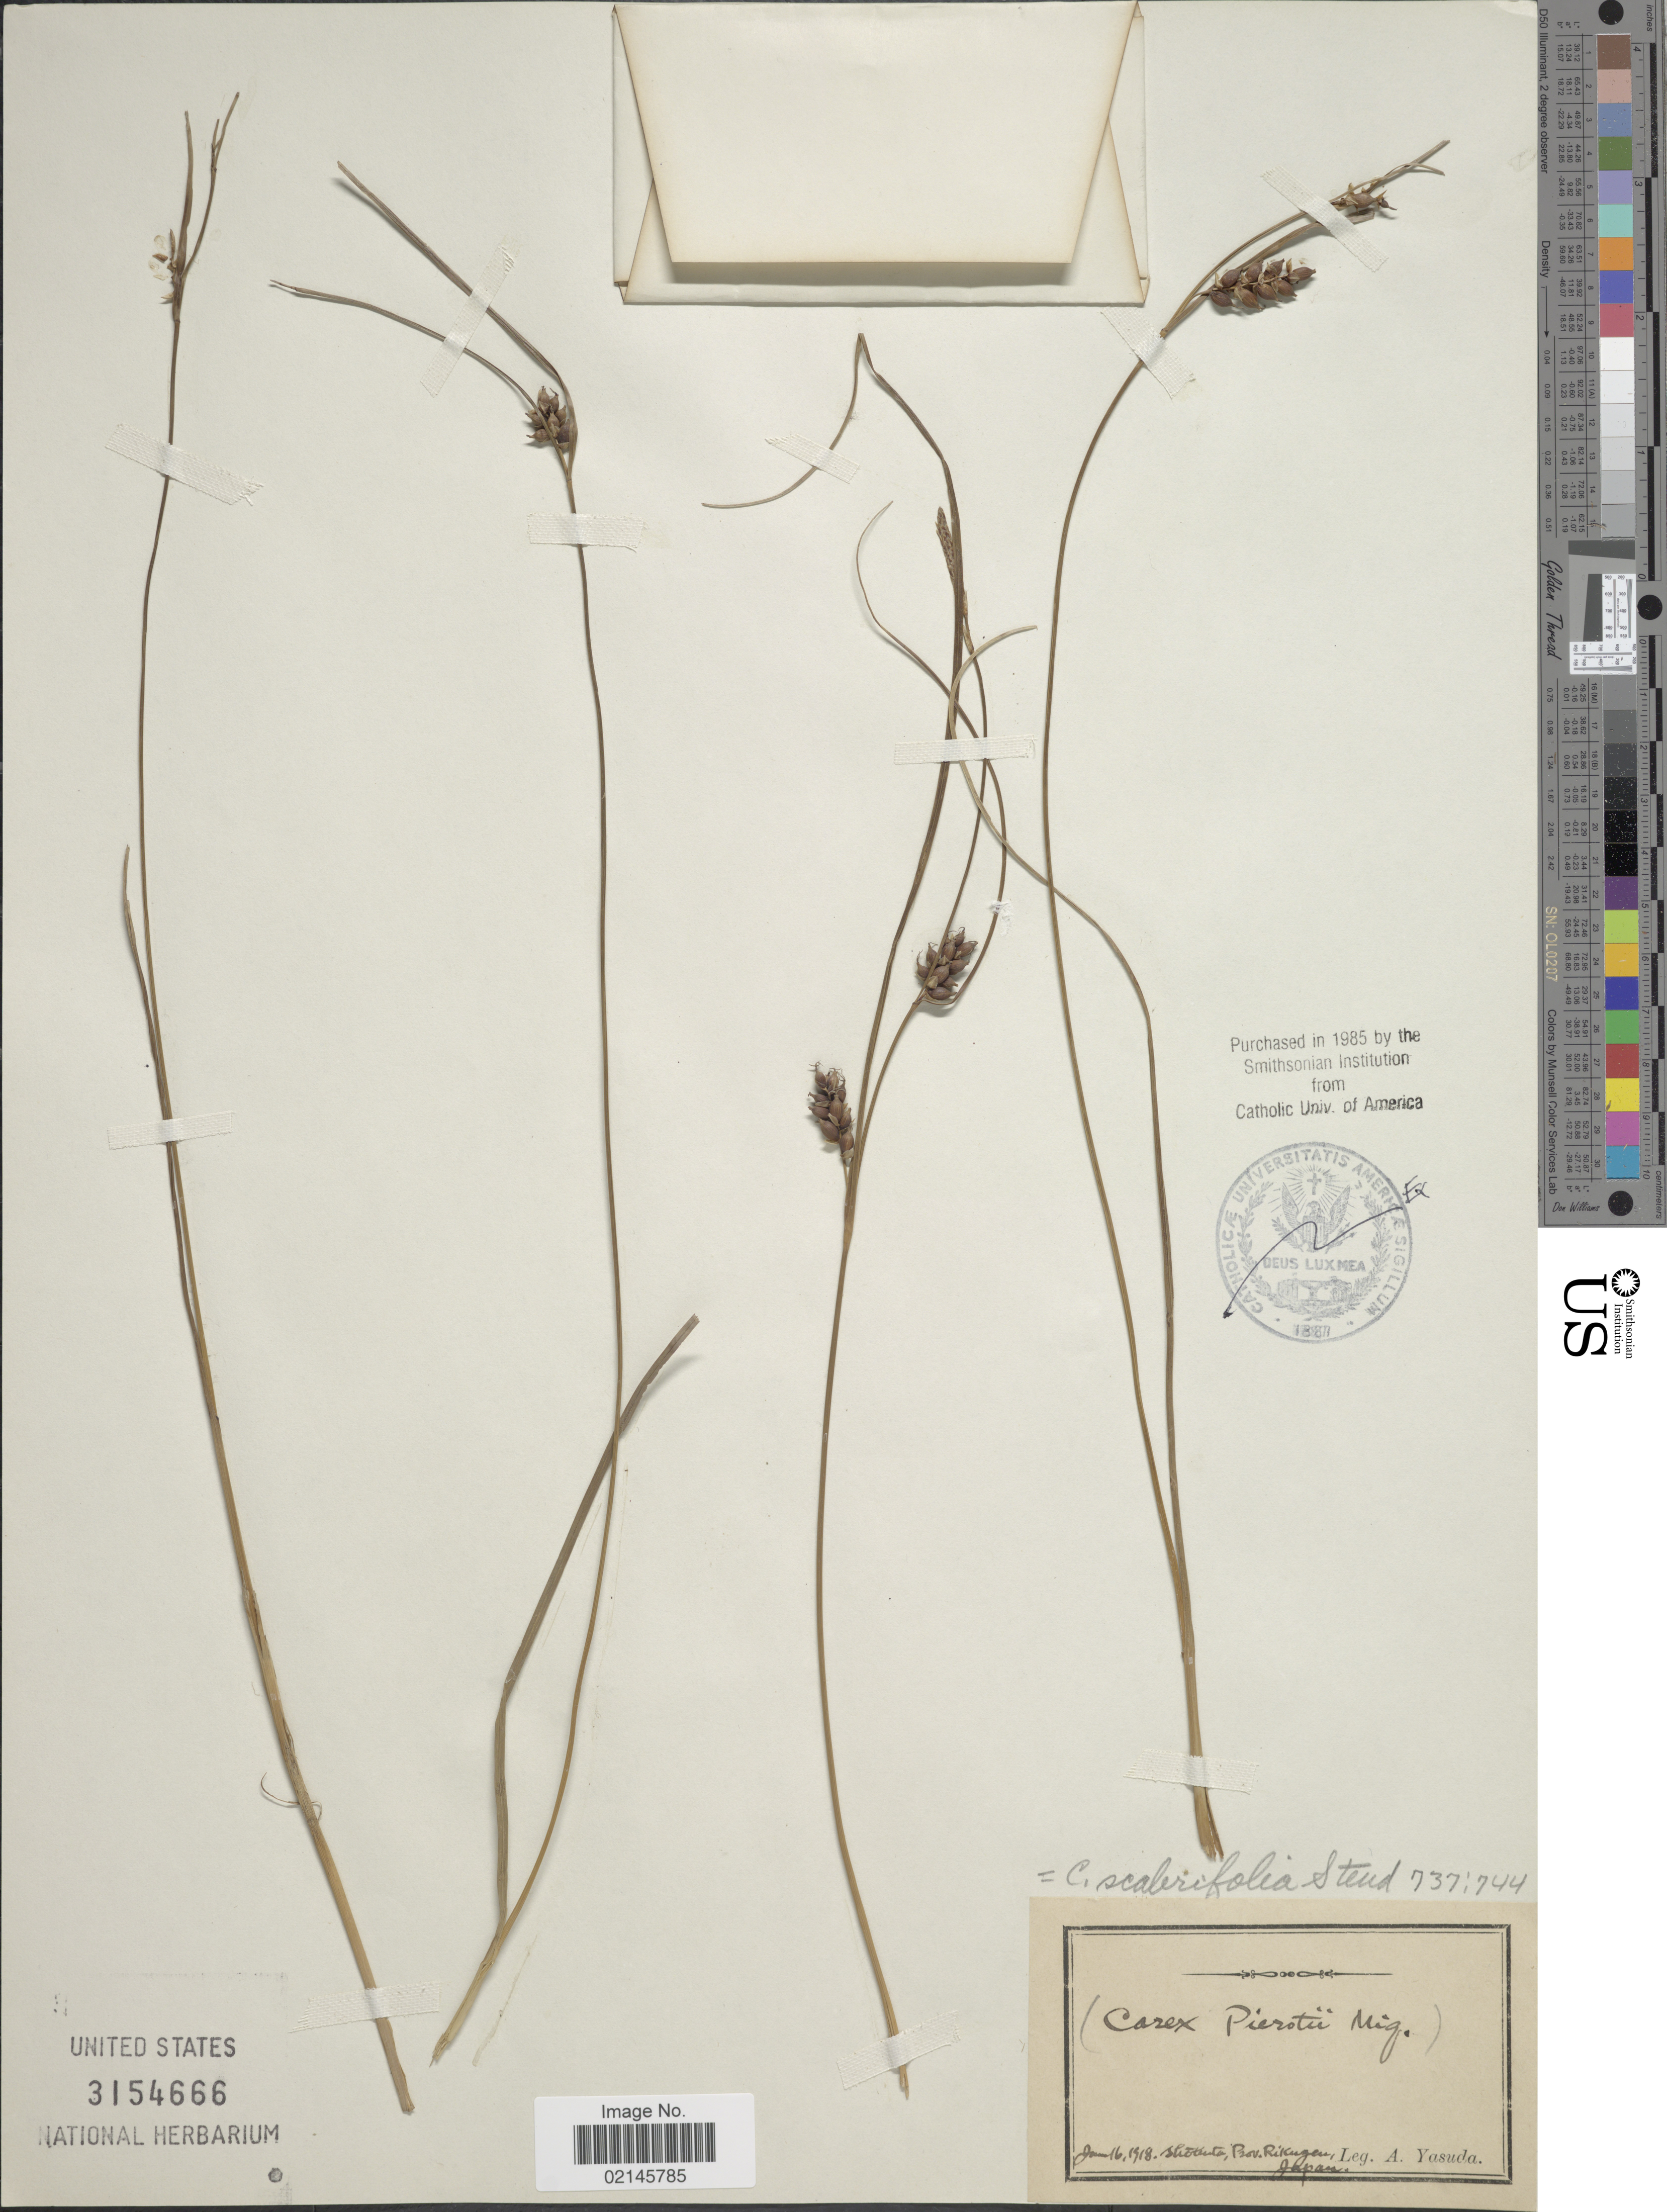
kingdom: Plantae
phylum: Tracheophyta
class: Liliopsida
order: Poales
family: Cyperaceae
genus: Carex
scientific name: Carex scabrifolia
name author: Steud.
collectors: A. Yasuda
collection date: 1918-06-16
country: Japan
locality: Shibuta, Prov. Rikuzen.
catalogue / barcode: US 3154666